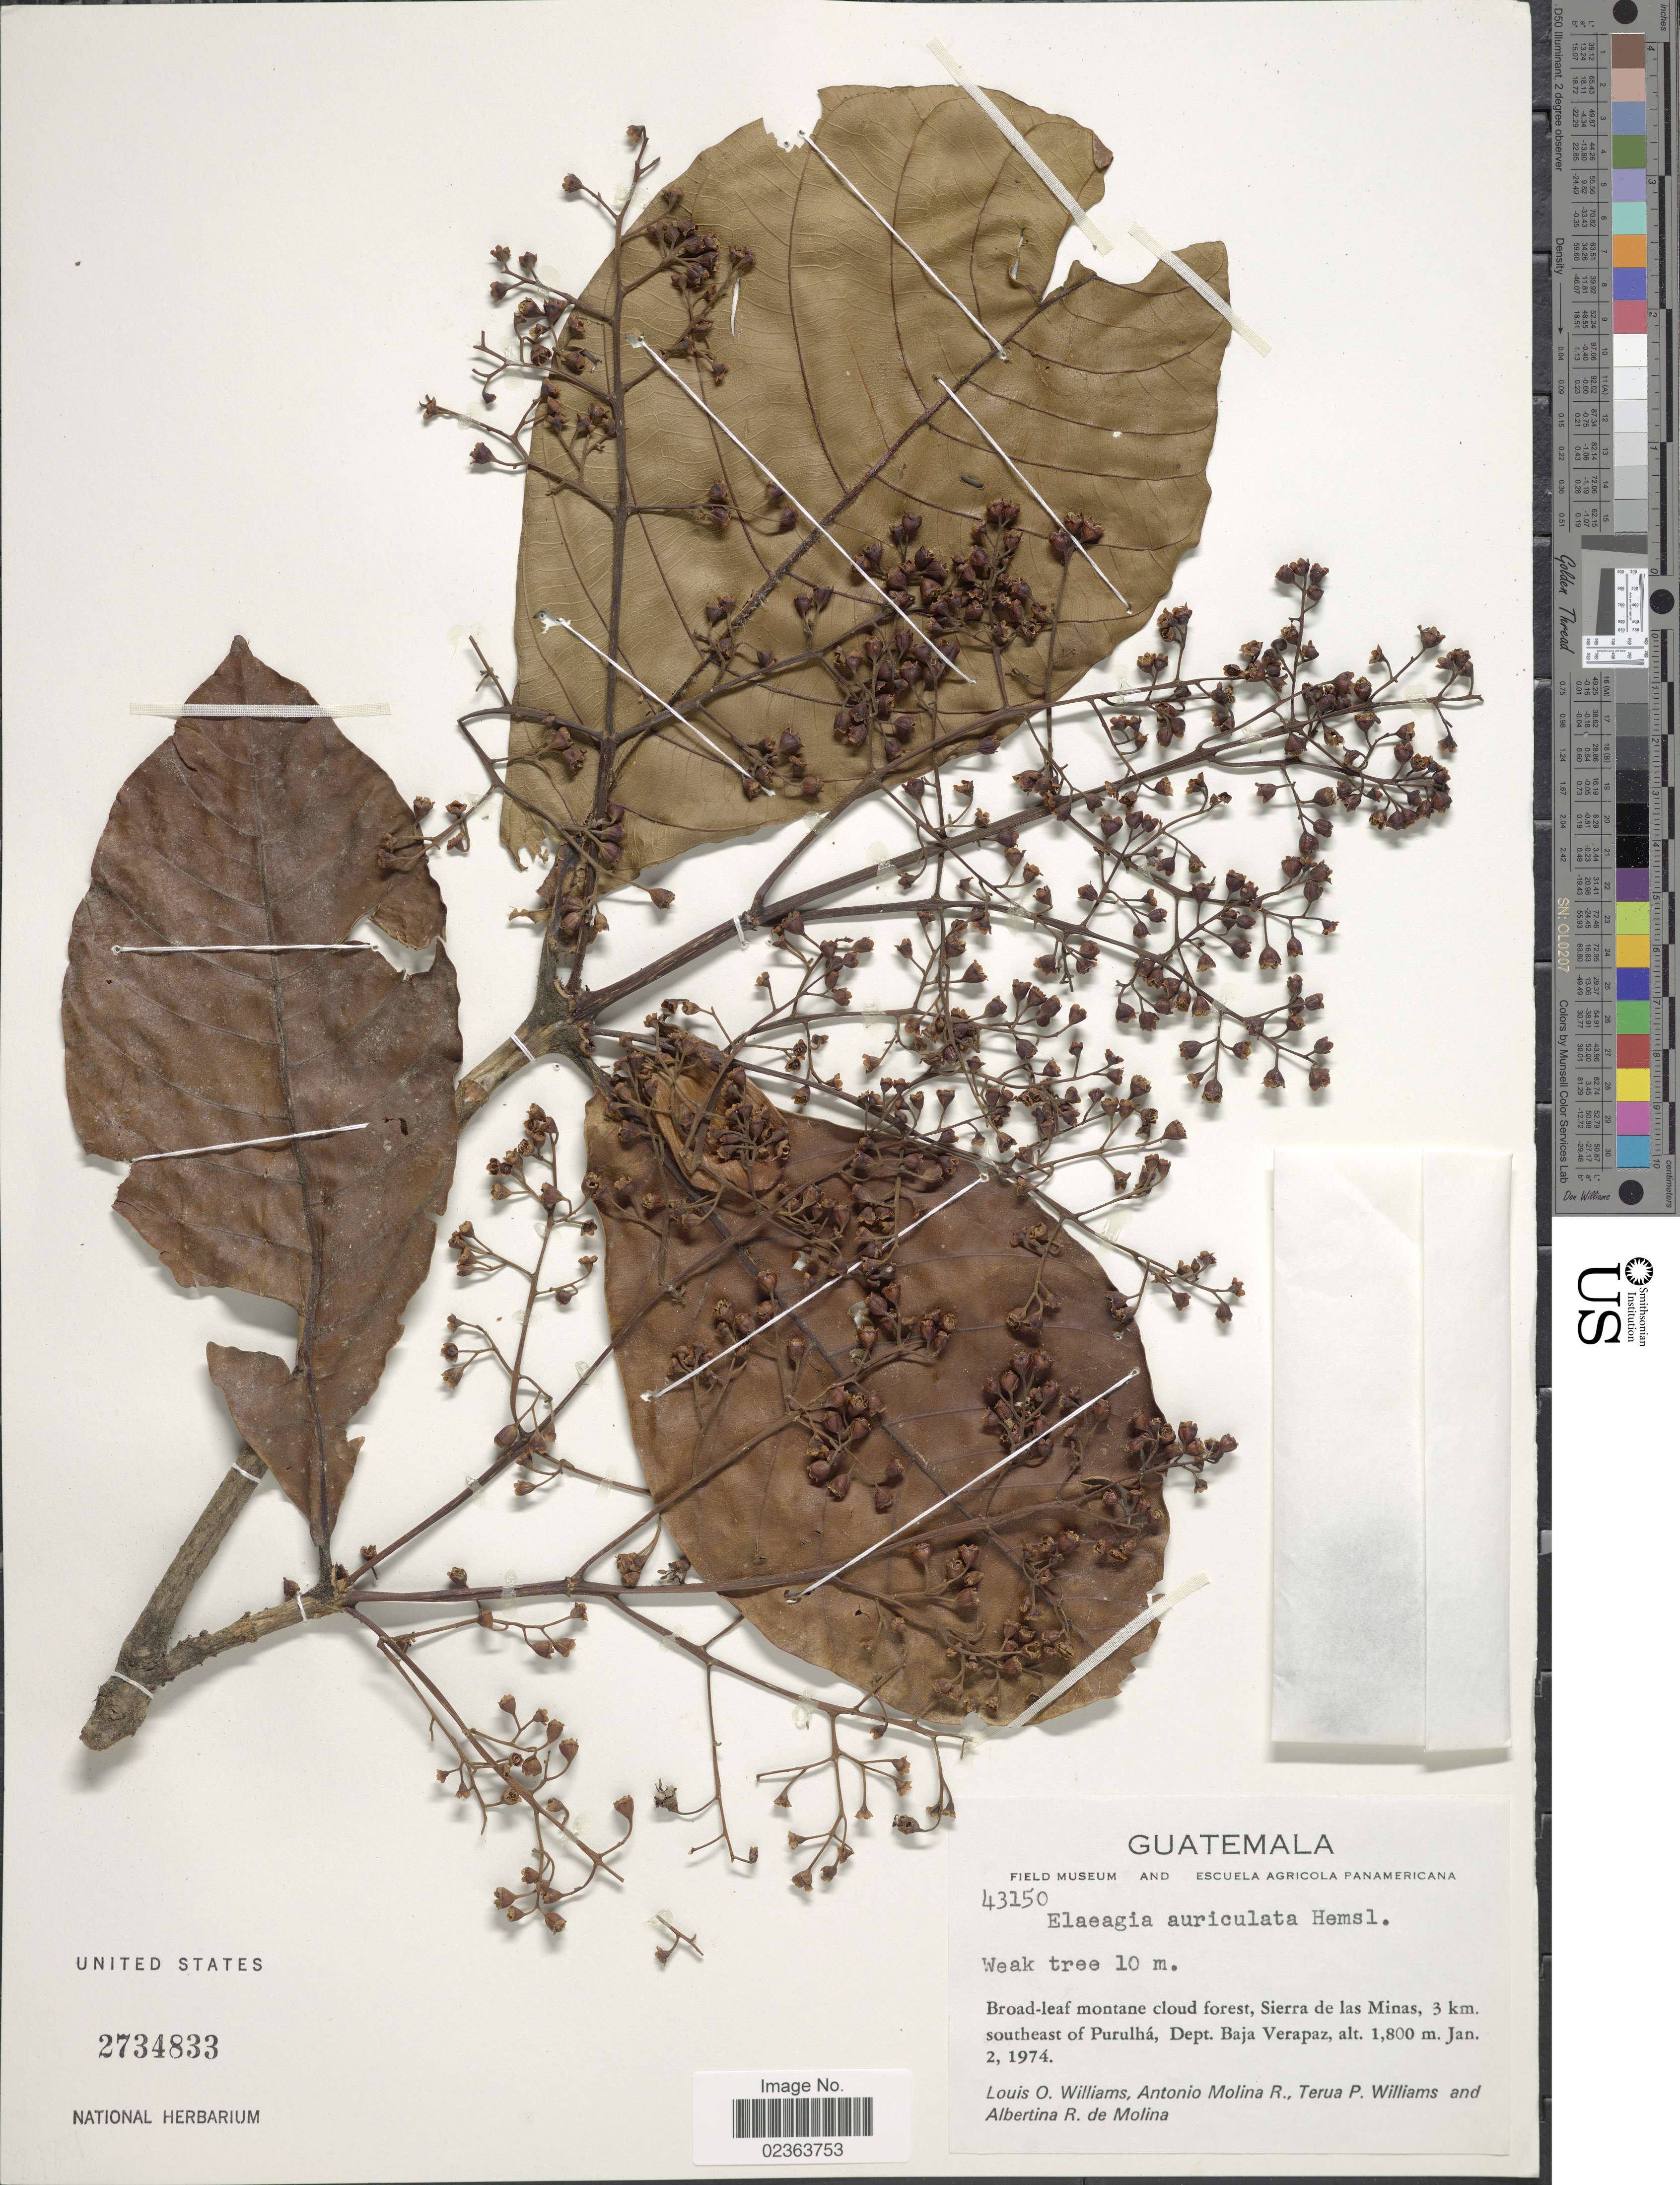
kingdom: Plantae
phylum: Tracheophyta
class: Magnoliopsida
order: Gentianales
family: Rubiaceae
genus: Elaeagia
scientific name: Elaeagia auriculata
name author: Hemsl.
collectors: L. O. Williams, A. Molina R., T. Williams & A. R. Molina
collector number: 43150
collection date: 1974-01-01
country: Guatemala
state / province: Baja Verapaz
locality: Broad-leaf montane cloud forest, Sierra de las Minas, 3 km southeast of Purulha, Dept. Baja Verapaz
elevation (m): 1800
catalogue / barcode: US 2734833